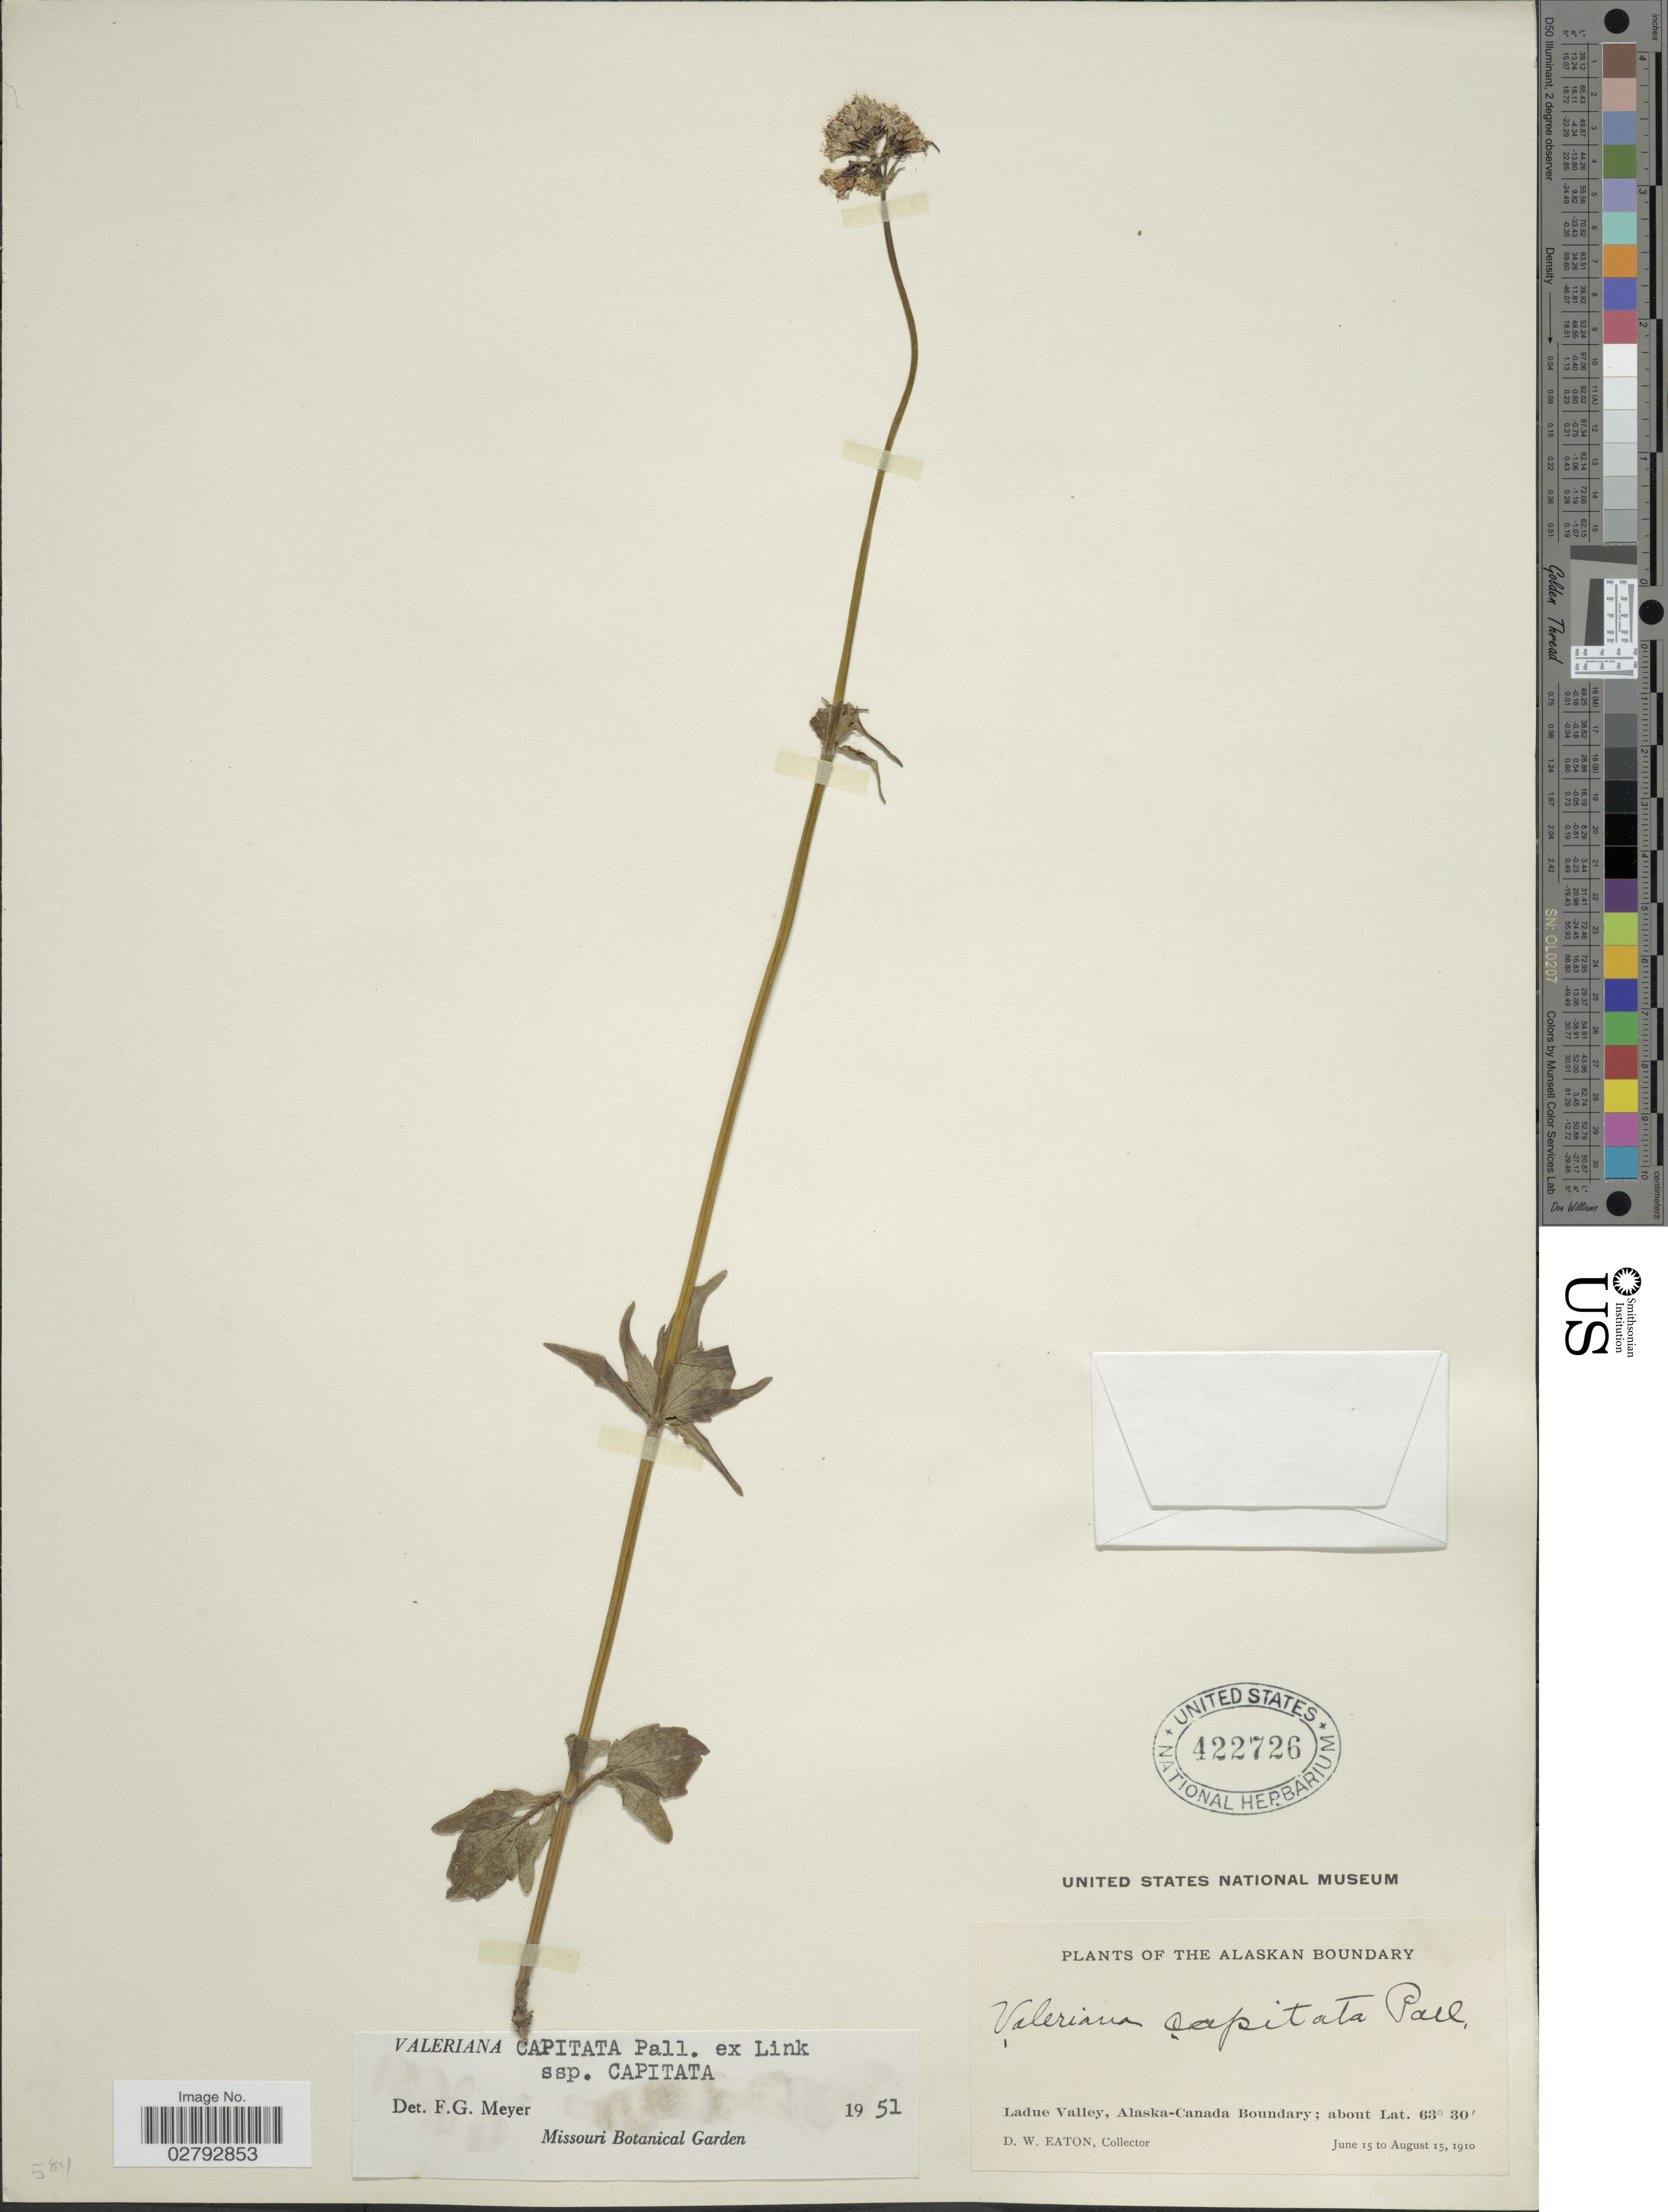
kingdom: Plantae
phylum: Tracheophyta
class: Magnoliopsida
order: Dipsacales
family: Caprifoliaceae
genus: Valeriana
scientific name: Valeriana capitata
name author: Link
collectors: D. Eaton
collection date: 1910-06-15/1910-08-15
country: United States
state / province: Alaska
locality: Alaskan Boundary. Ladue Valley, Alaska-Canada Boundary.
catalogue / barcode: US 422726